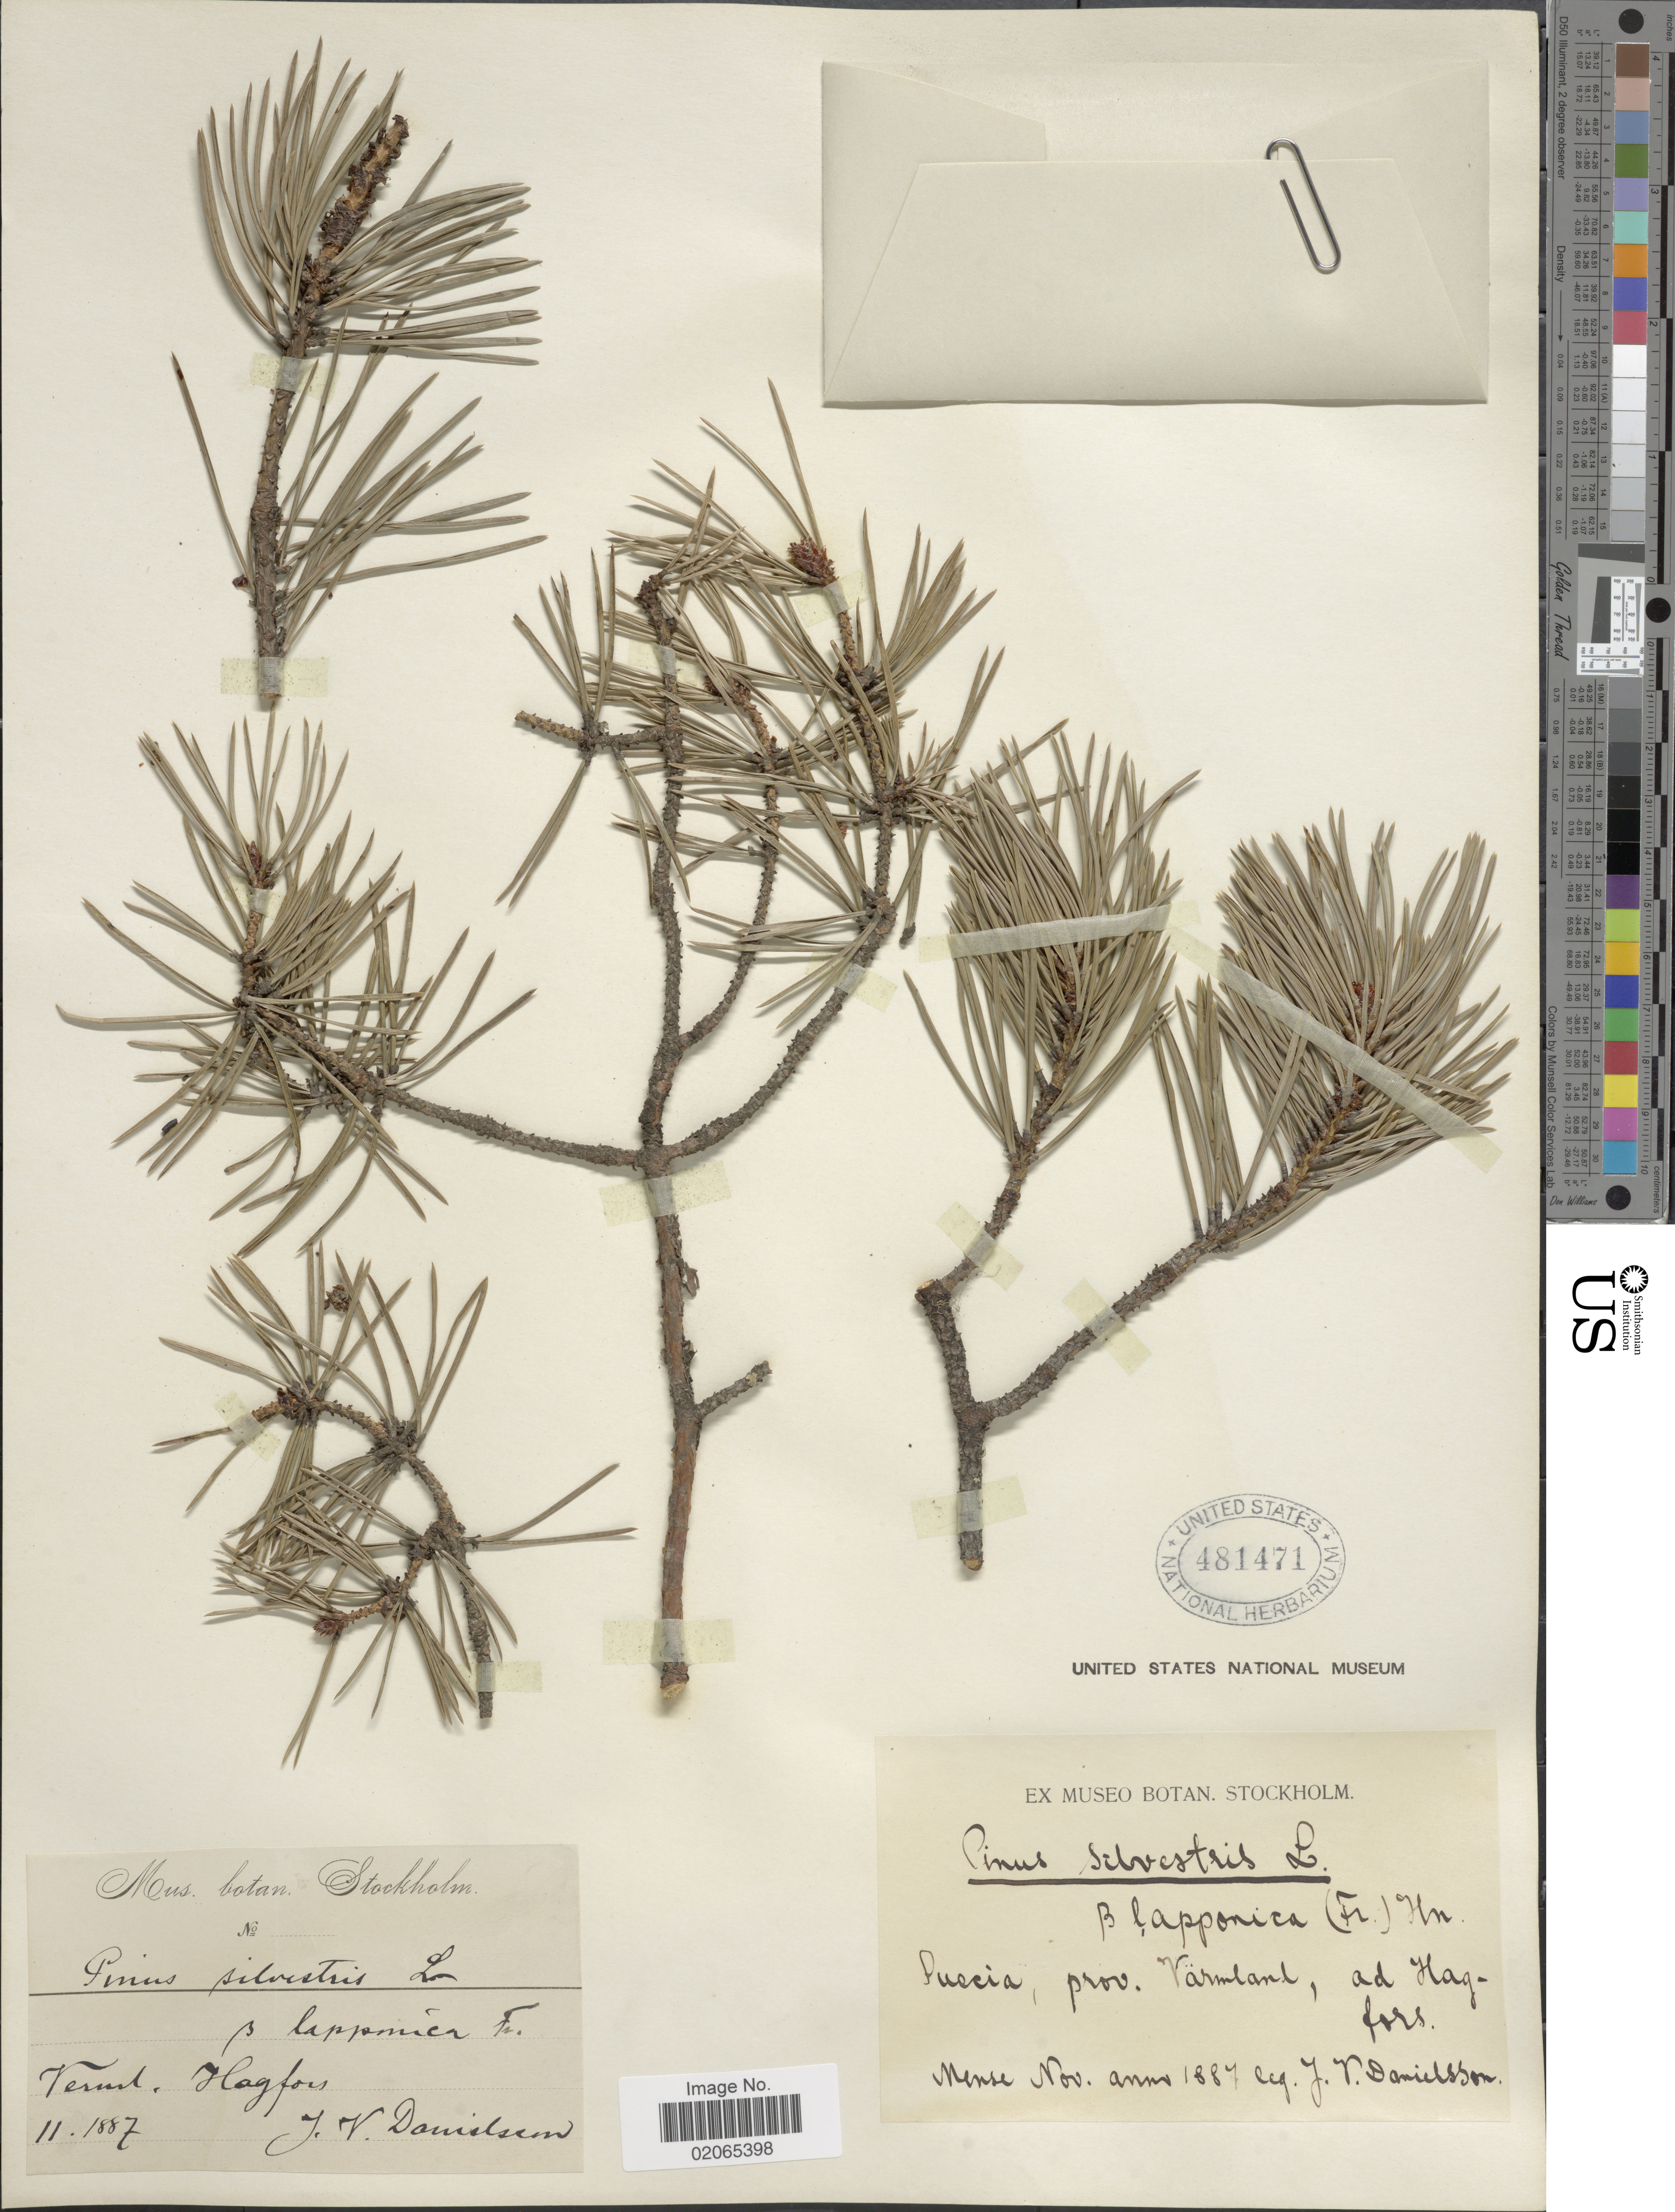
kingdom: Plantae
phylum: Tracheophyta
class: Pinopsida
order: Pinales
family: Taxaceae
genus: Taxus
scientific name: Taxus yunnanensis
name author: W.C. Cheng & L.K. Fu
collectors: J. Danielsson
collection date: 1887-11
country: Sweden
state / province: Varmland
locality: Suecia, prov. Värmland, ad Hagfors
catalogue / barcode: US 481471